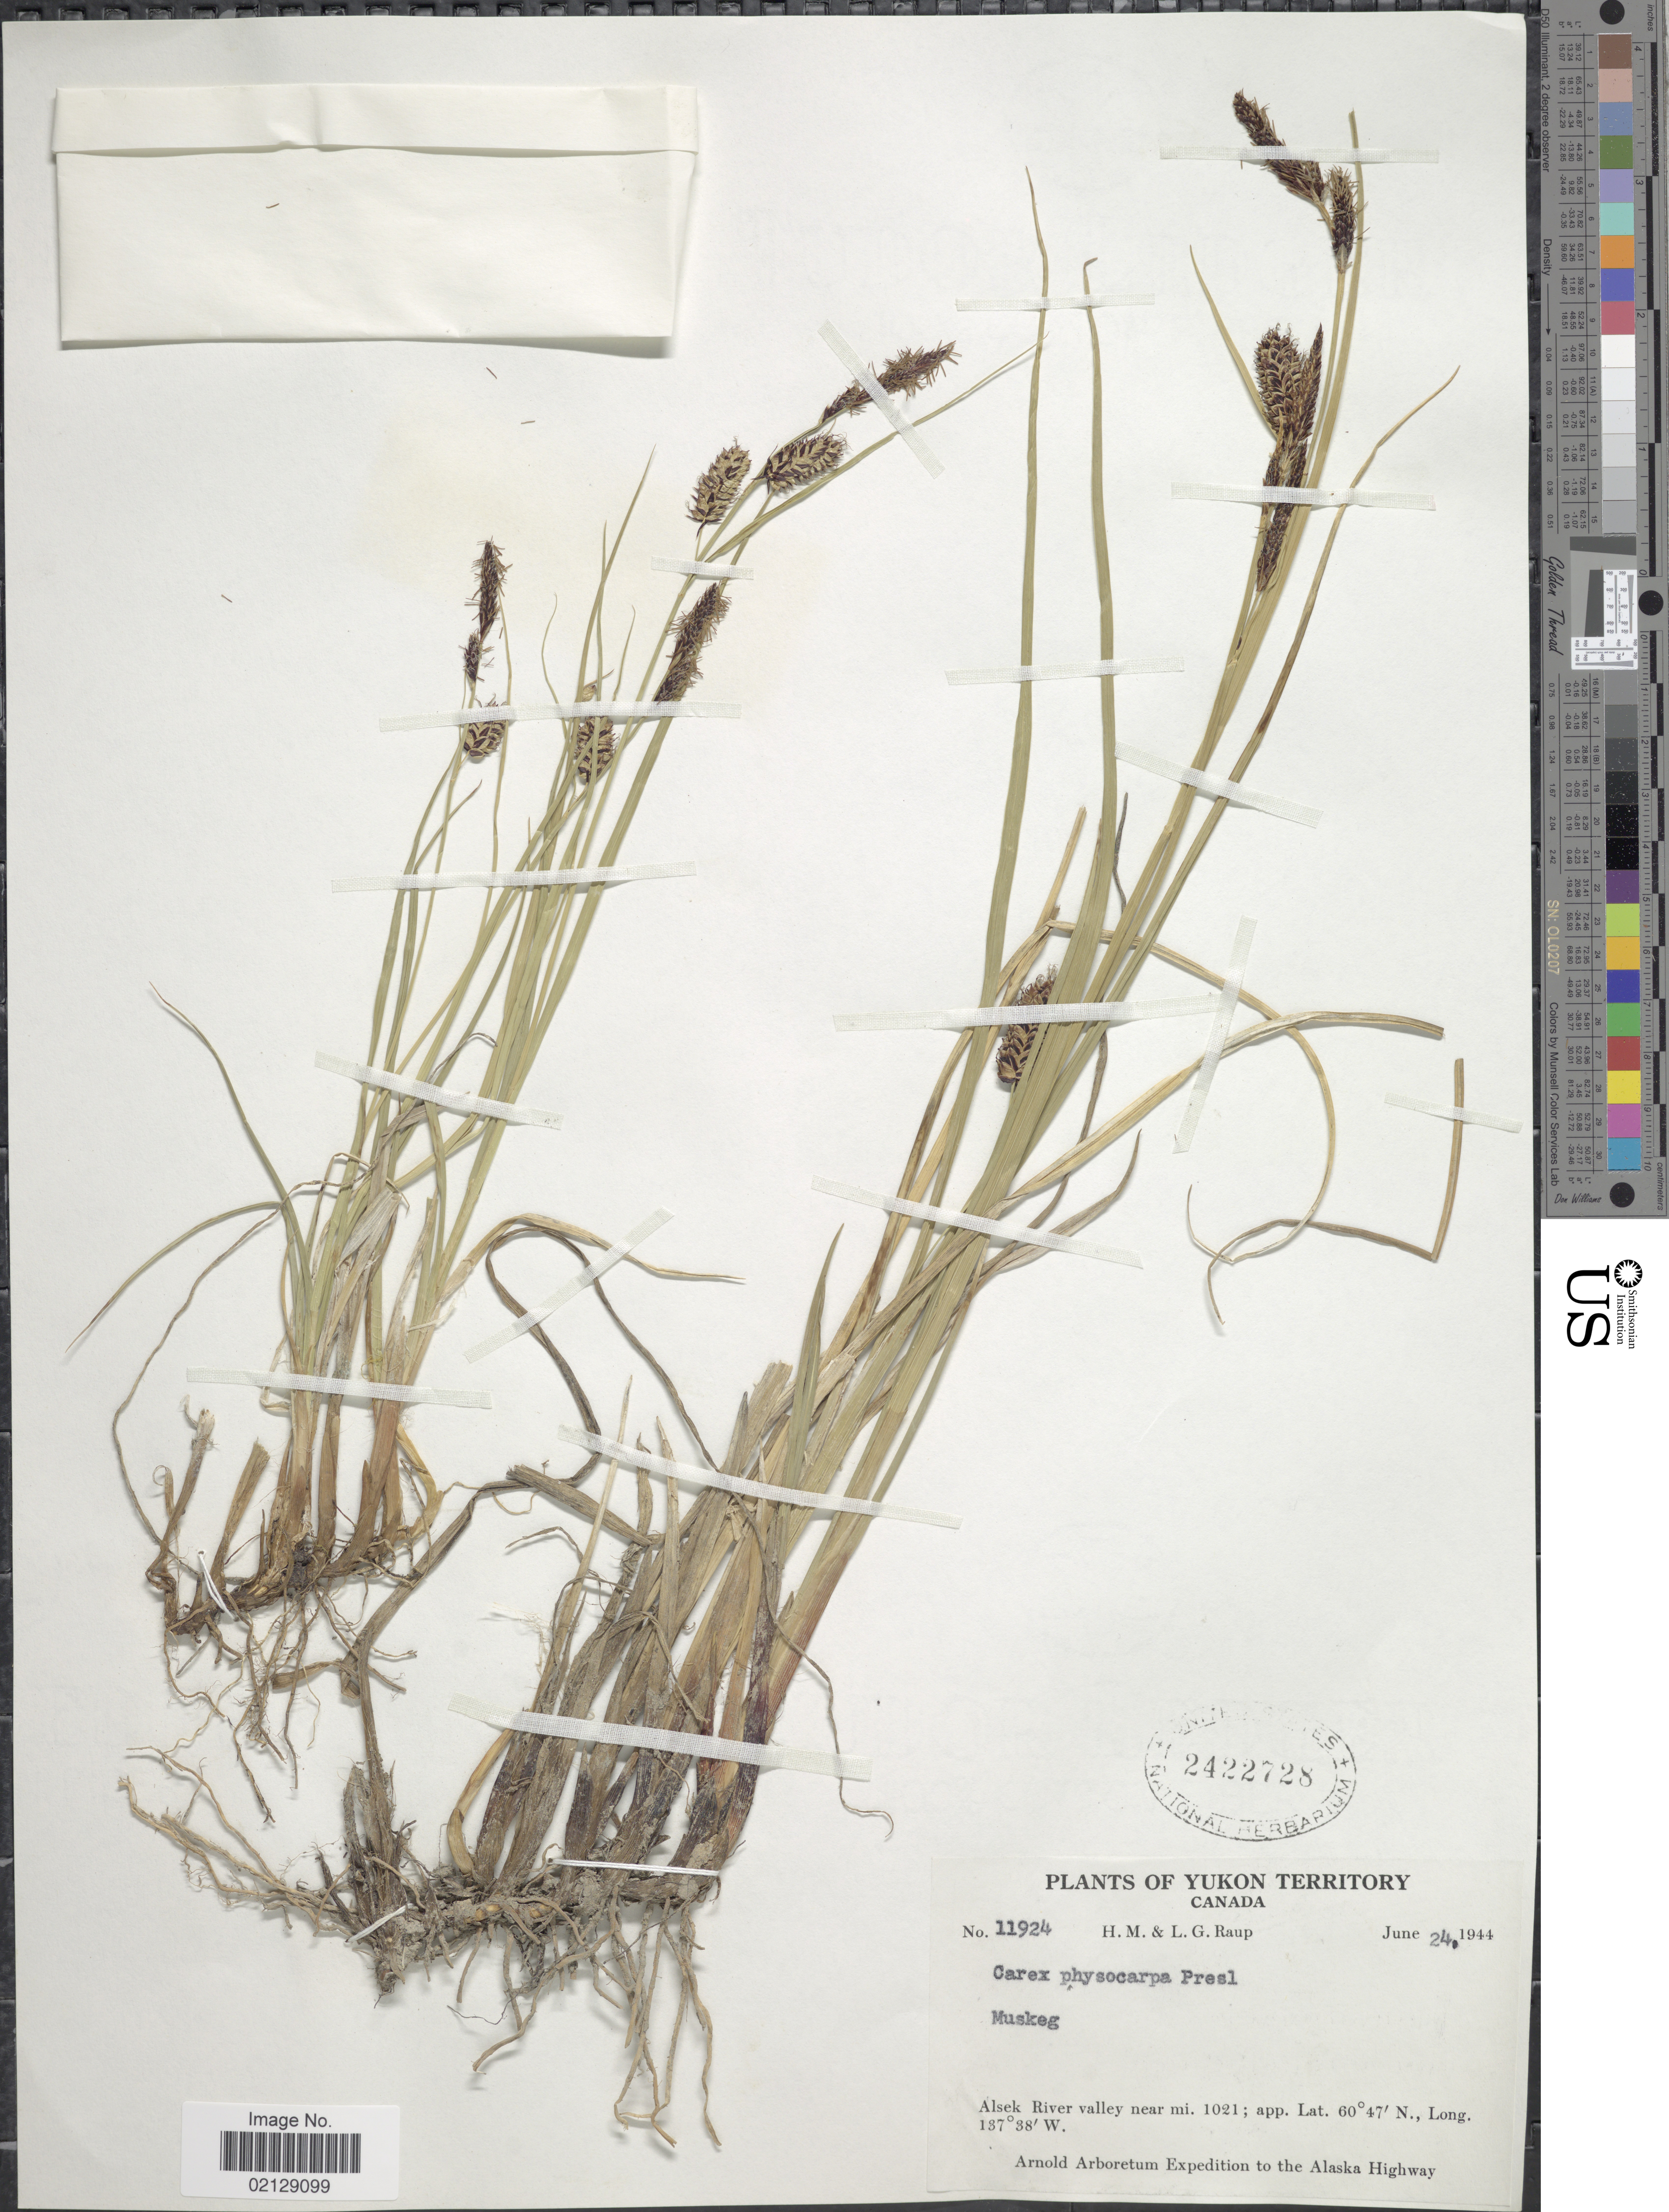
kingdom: Plantae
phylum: Tracheophyta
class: Liliopsida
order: Poales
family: Cyperaceae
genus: Carex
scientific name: Carex saxatilis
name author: L.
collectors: H. Raup & L. Raup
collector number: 11924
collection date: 1944-06-24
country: Canada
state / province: Yukon Territory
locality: Alsek River Valley near mi. 1021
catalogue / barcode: US 2422728